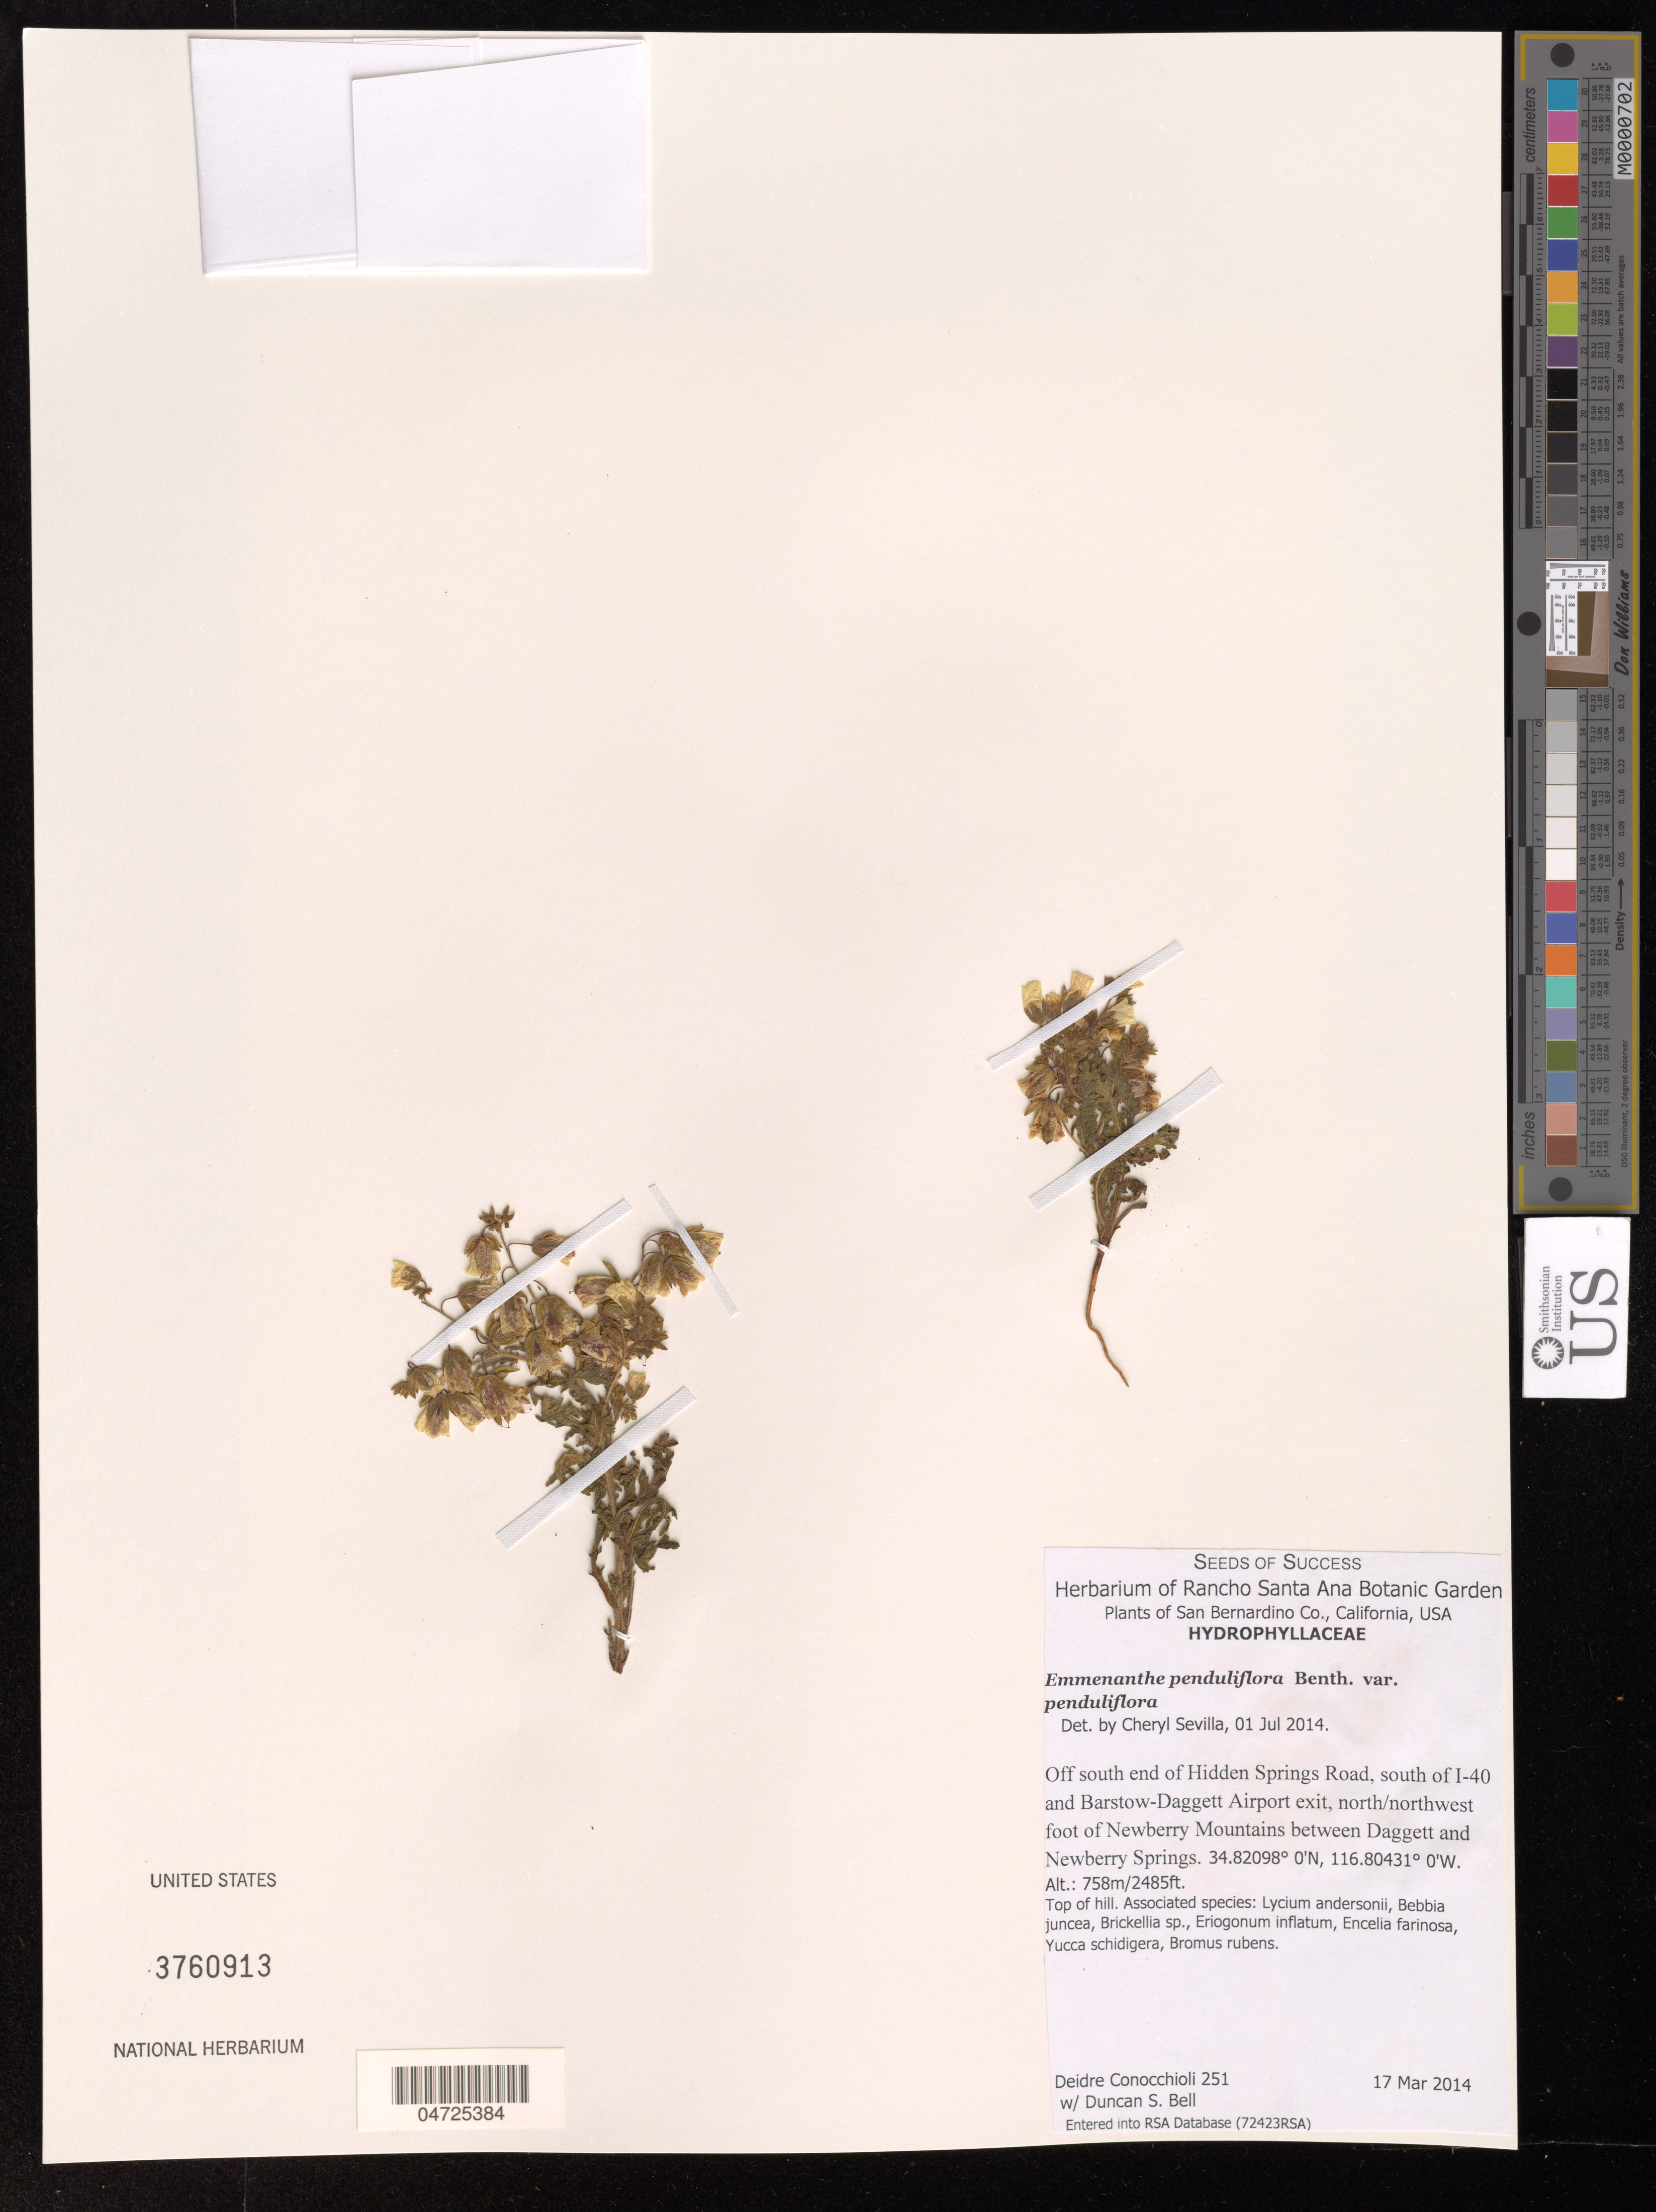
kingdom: Plantae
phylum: Tracheophyta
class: Magnoliopsida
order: Boraginales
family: Hydrophyllaceae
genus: Emmenanthe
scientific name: Emmenanthe penduliflora var. penduliflora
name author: Benth.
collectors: D. Conocchioli & D. S. Bell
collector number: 251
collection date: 2014-03-17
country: United States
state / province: California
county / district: San Bernardino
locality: San Bernardino Co. Off south end of Hidden Springs Road, south of I-40 and Barstow-Daggett Airport exit, north/northwest foot of Newberry Mountains between Daggett and Newberry Springs.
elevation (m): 758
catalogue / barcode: US 3760913